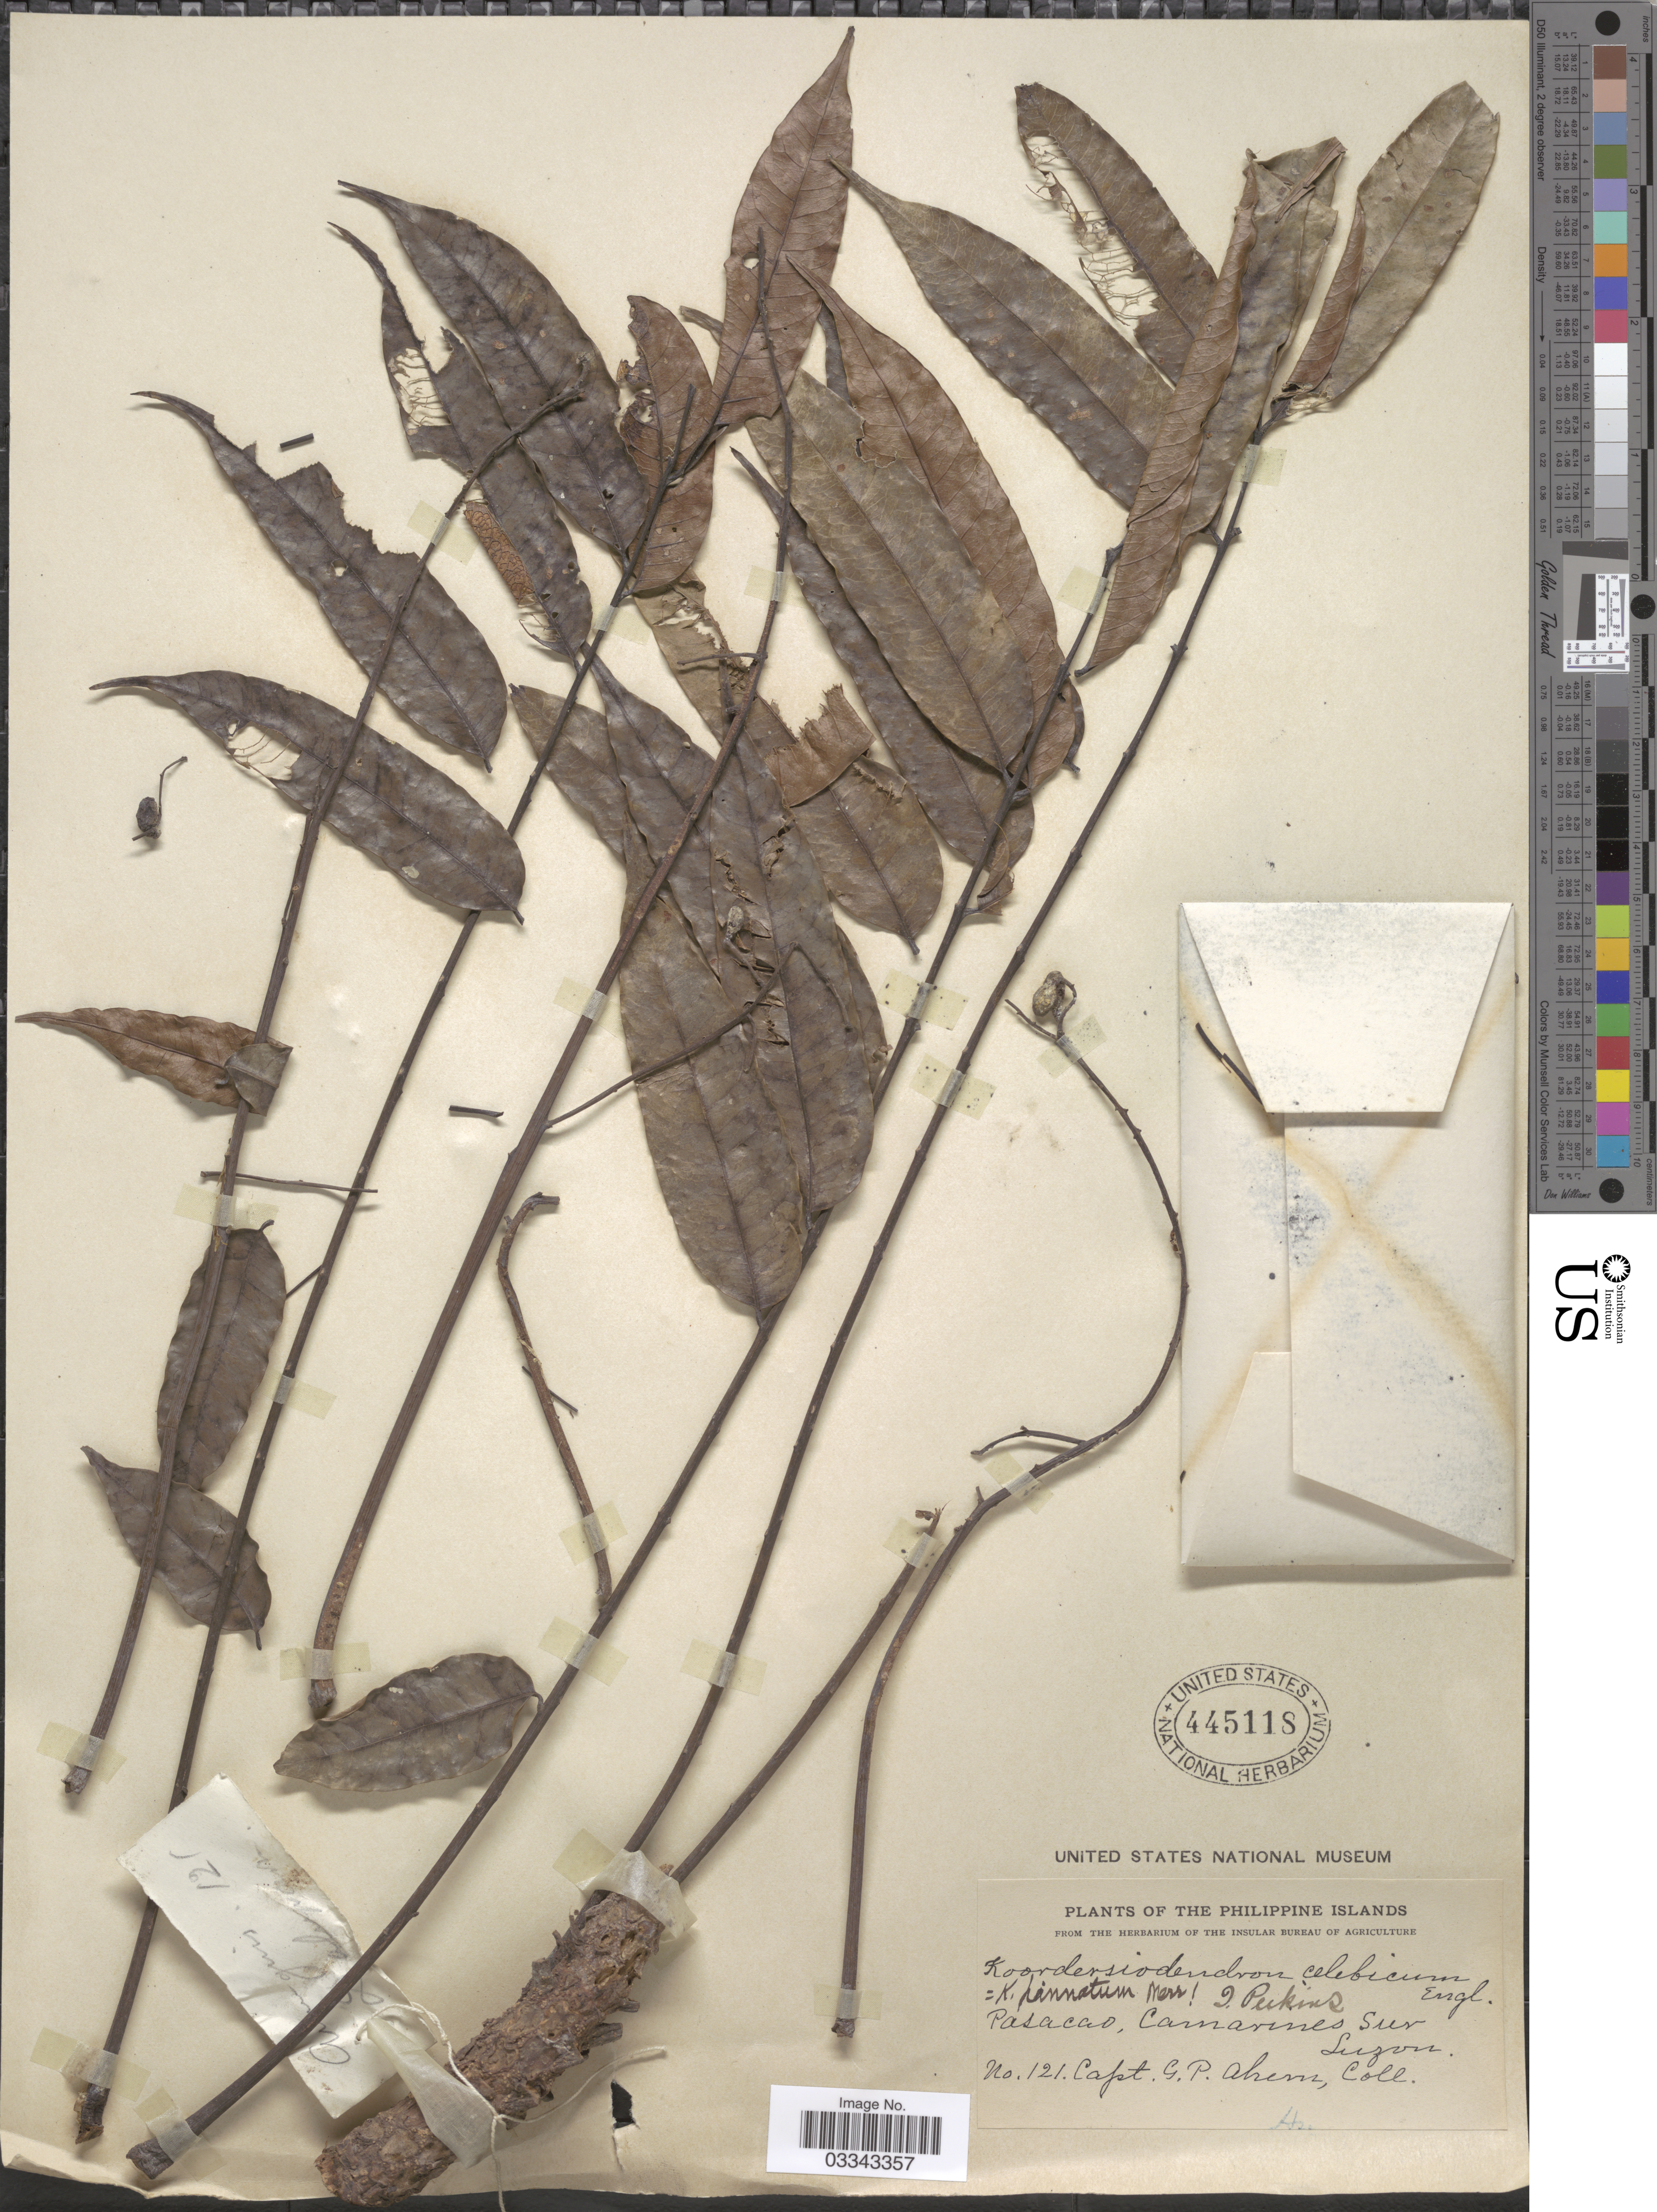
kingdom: Plantae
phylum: Tracheophyta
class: Magnoliopsida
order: Sapindales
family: Anacardiaceae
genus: Koordersiodendron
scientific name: Koordersiodendron pinnatum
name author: (Blanco) Merr.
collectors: G. Ahem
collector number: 121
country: Philippines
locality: The Philippine Islands. Pasacao, Camarines Sur, Luzon.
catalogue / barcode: US 445118